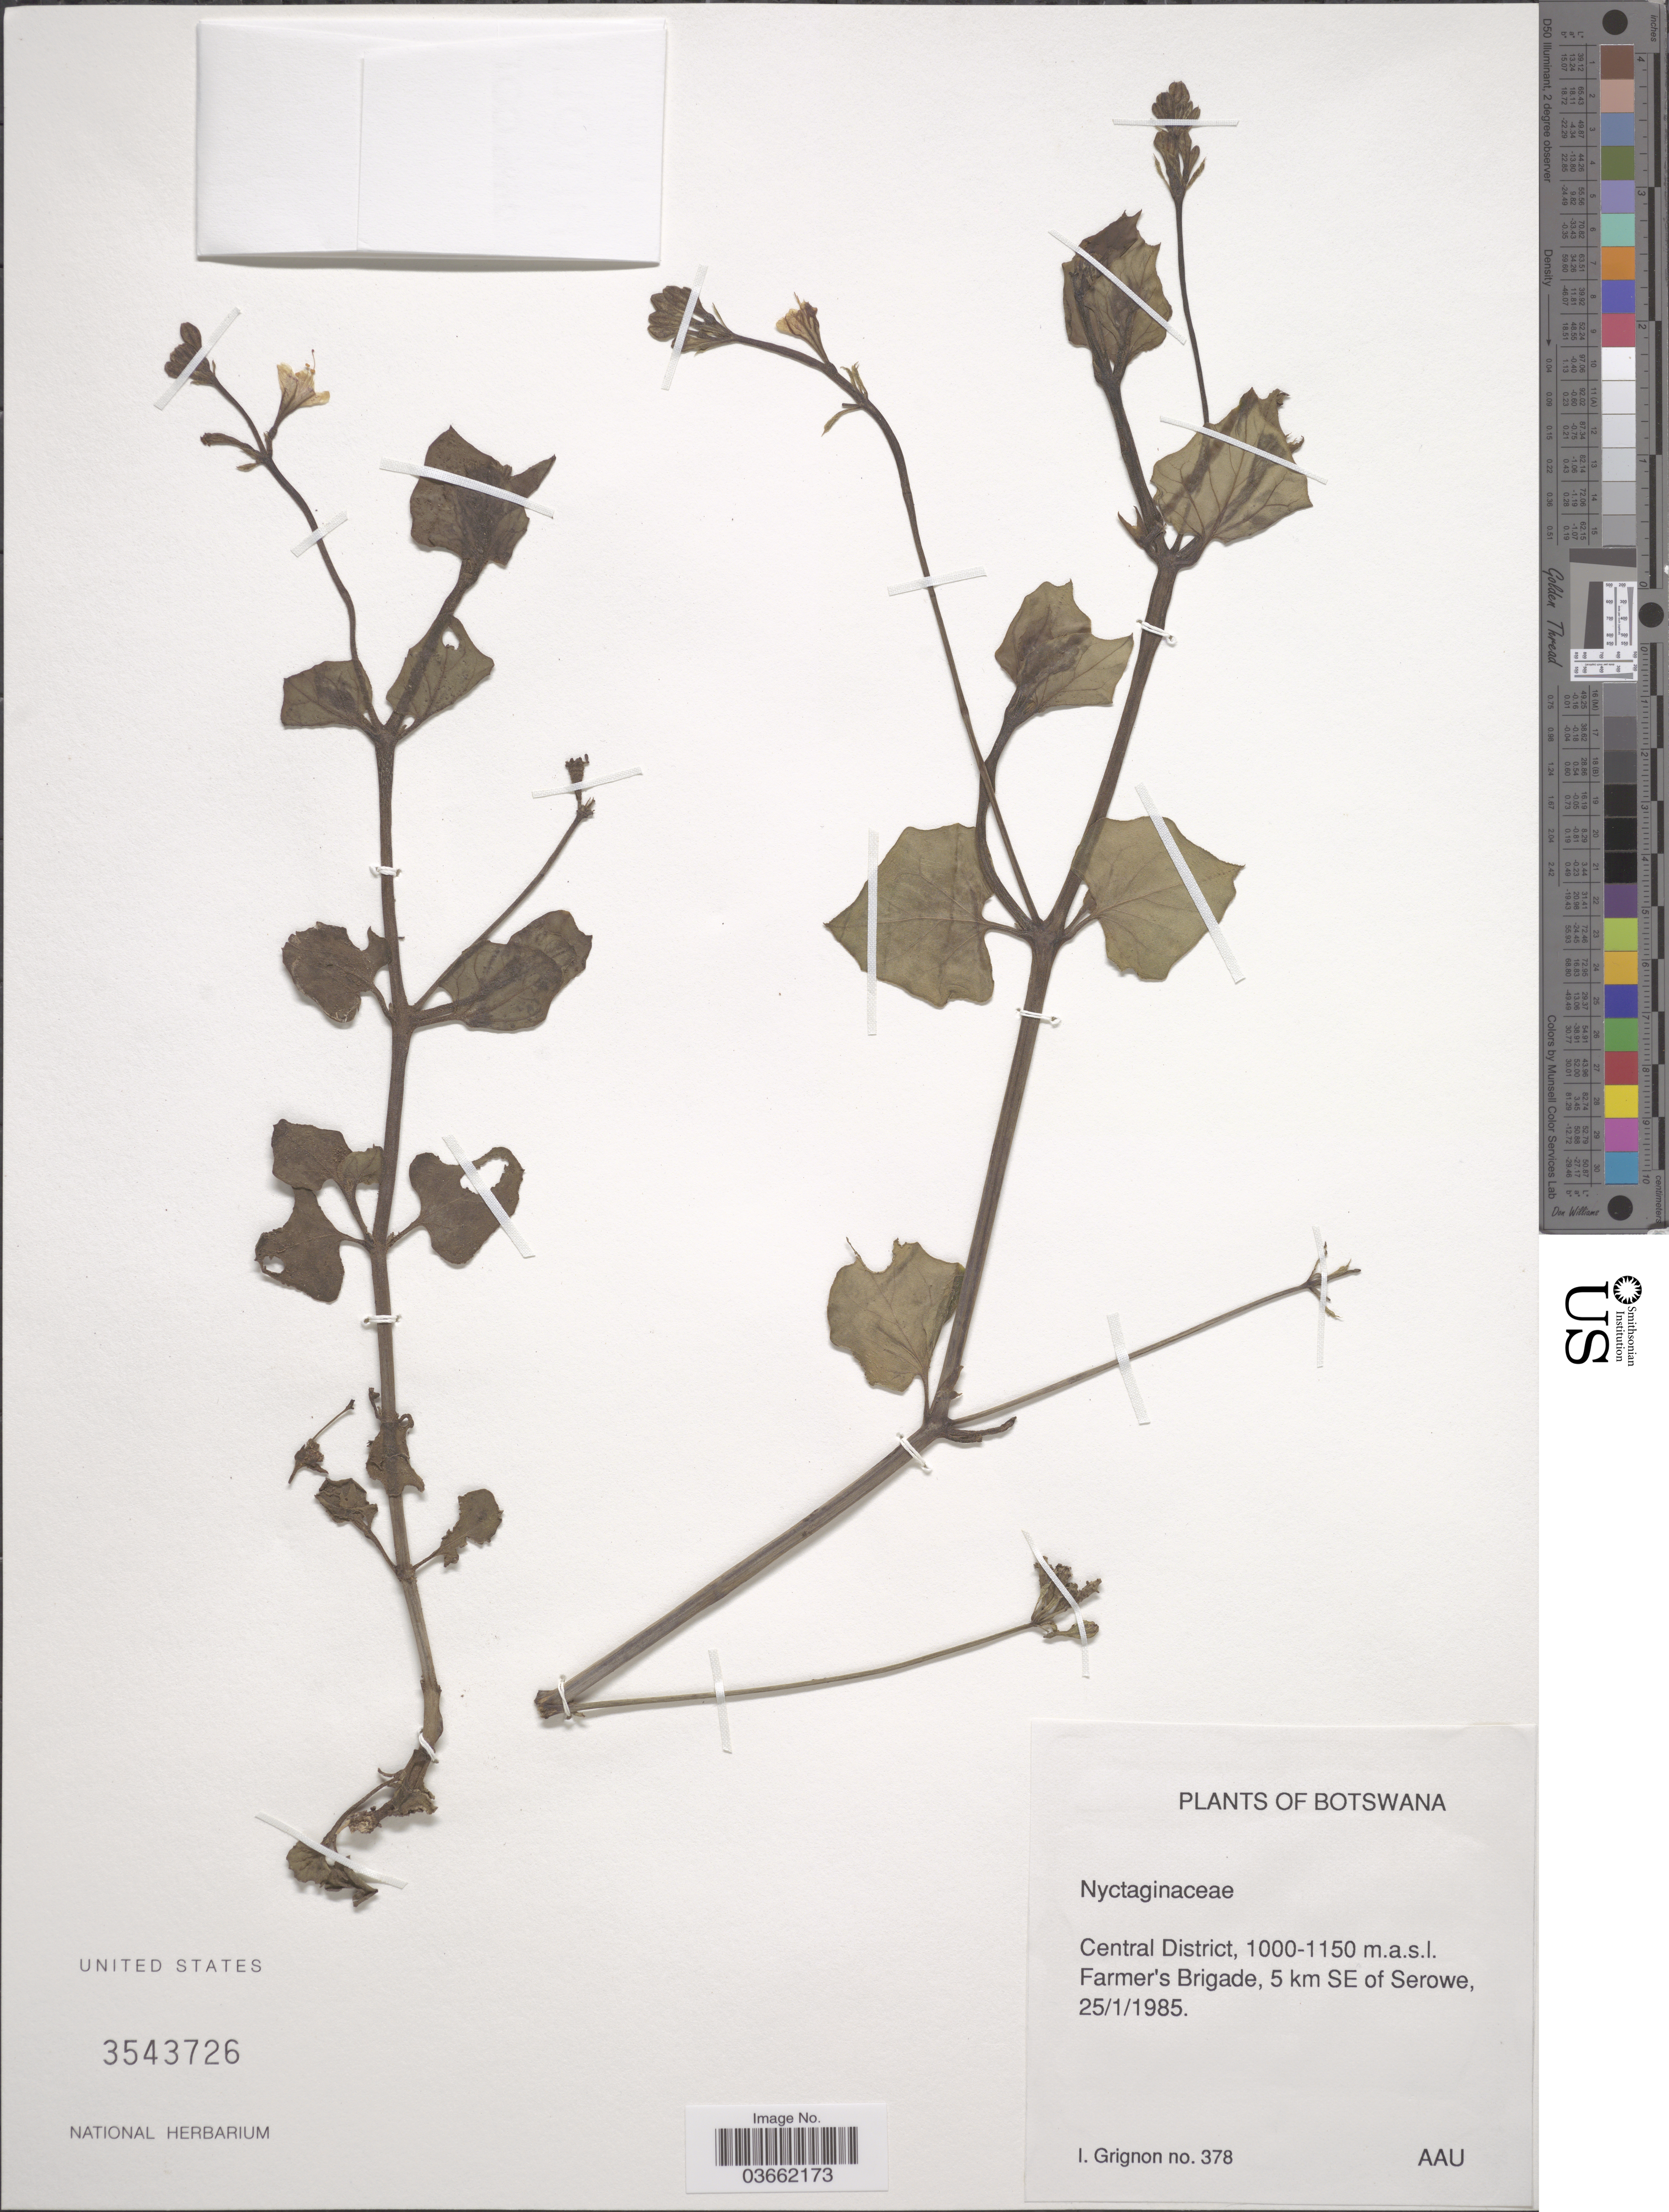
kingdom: Plantae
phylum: Tracheophyta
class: Magnoliopsida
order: Caryophyllales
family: Nyctaginaceae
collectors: I. Grignon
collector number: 378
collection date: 1985-01-25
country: Botswana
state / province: Central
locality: Central District, Farmer's Brigade, 5 km SE of Serowe.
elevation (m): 1000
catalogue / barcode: US 3543726